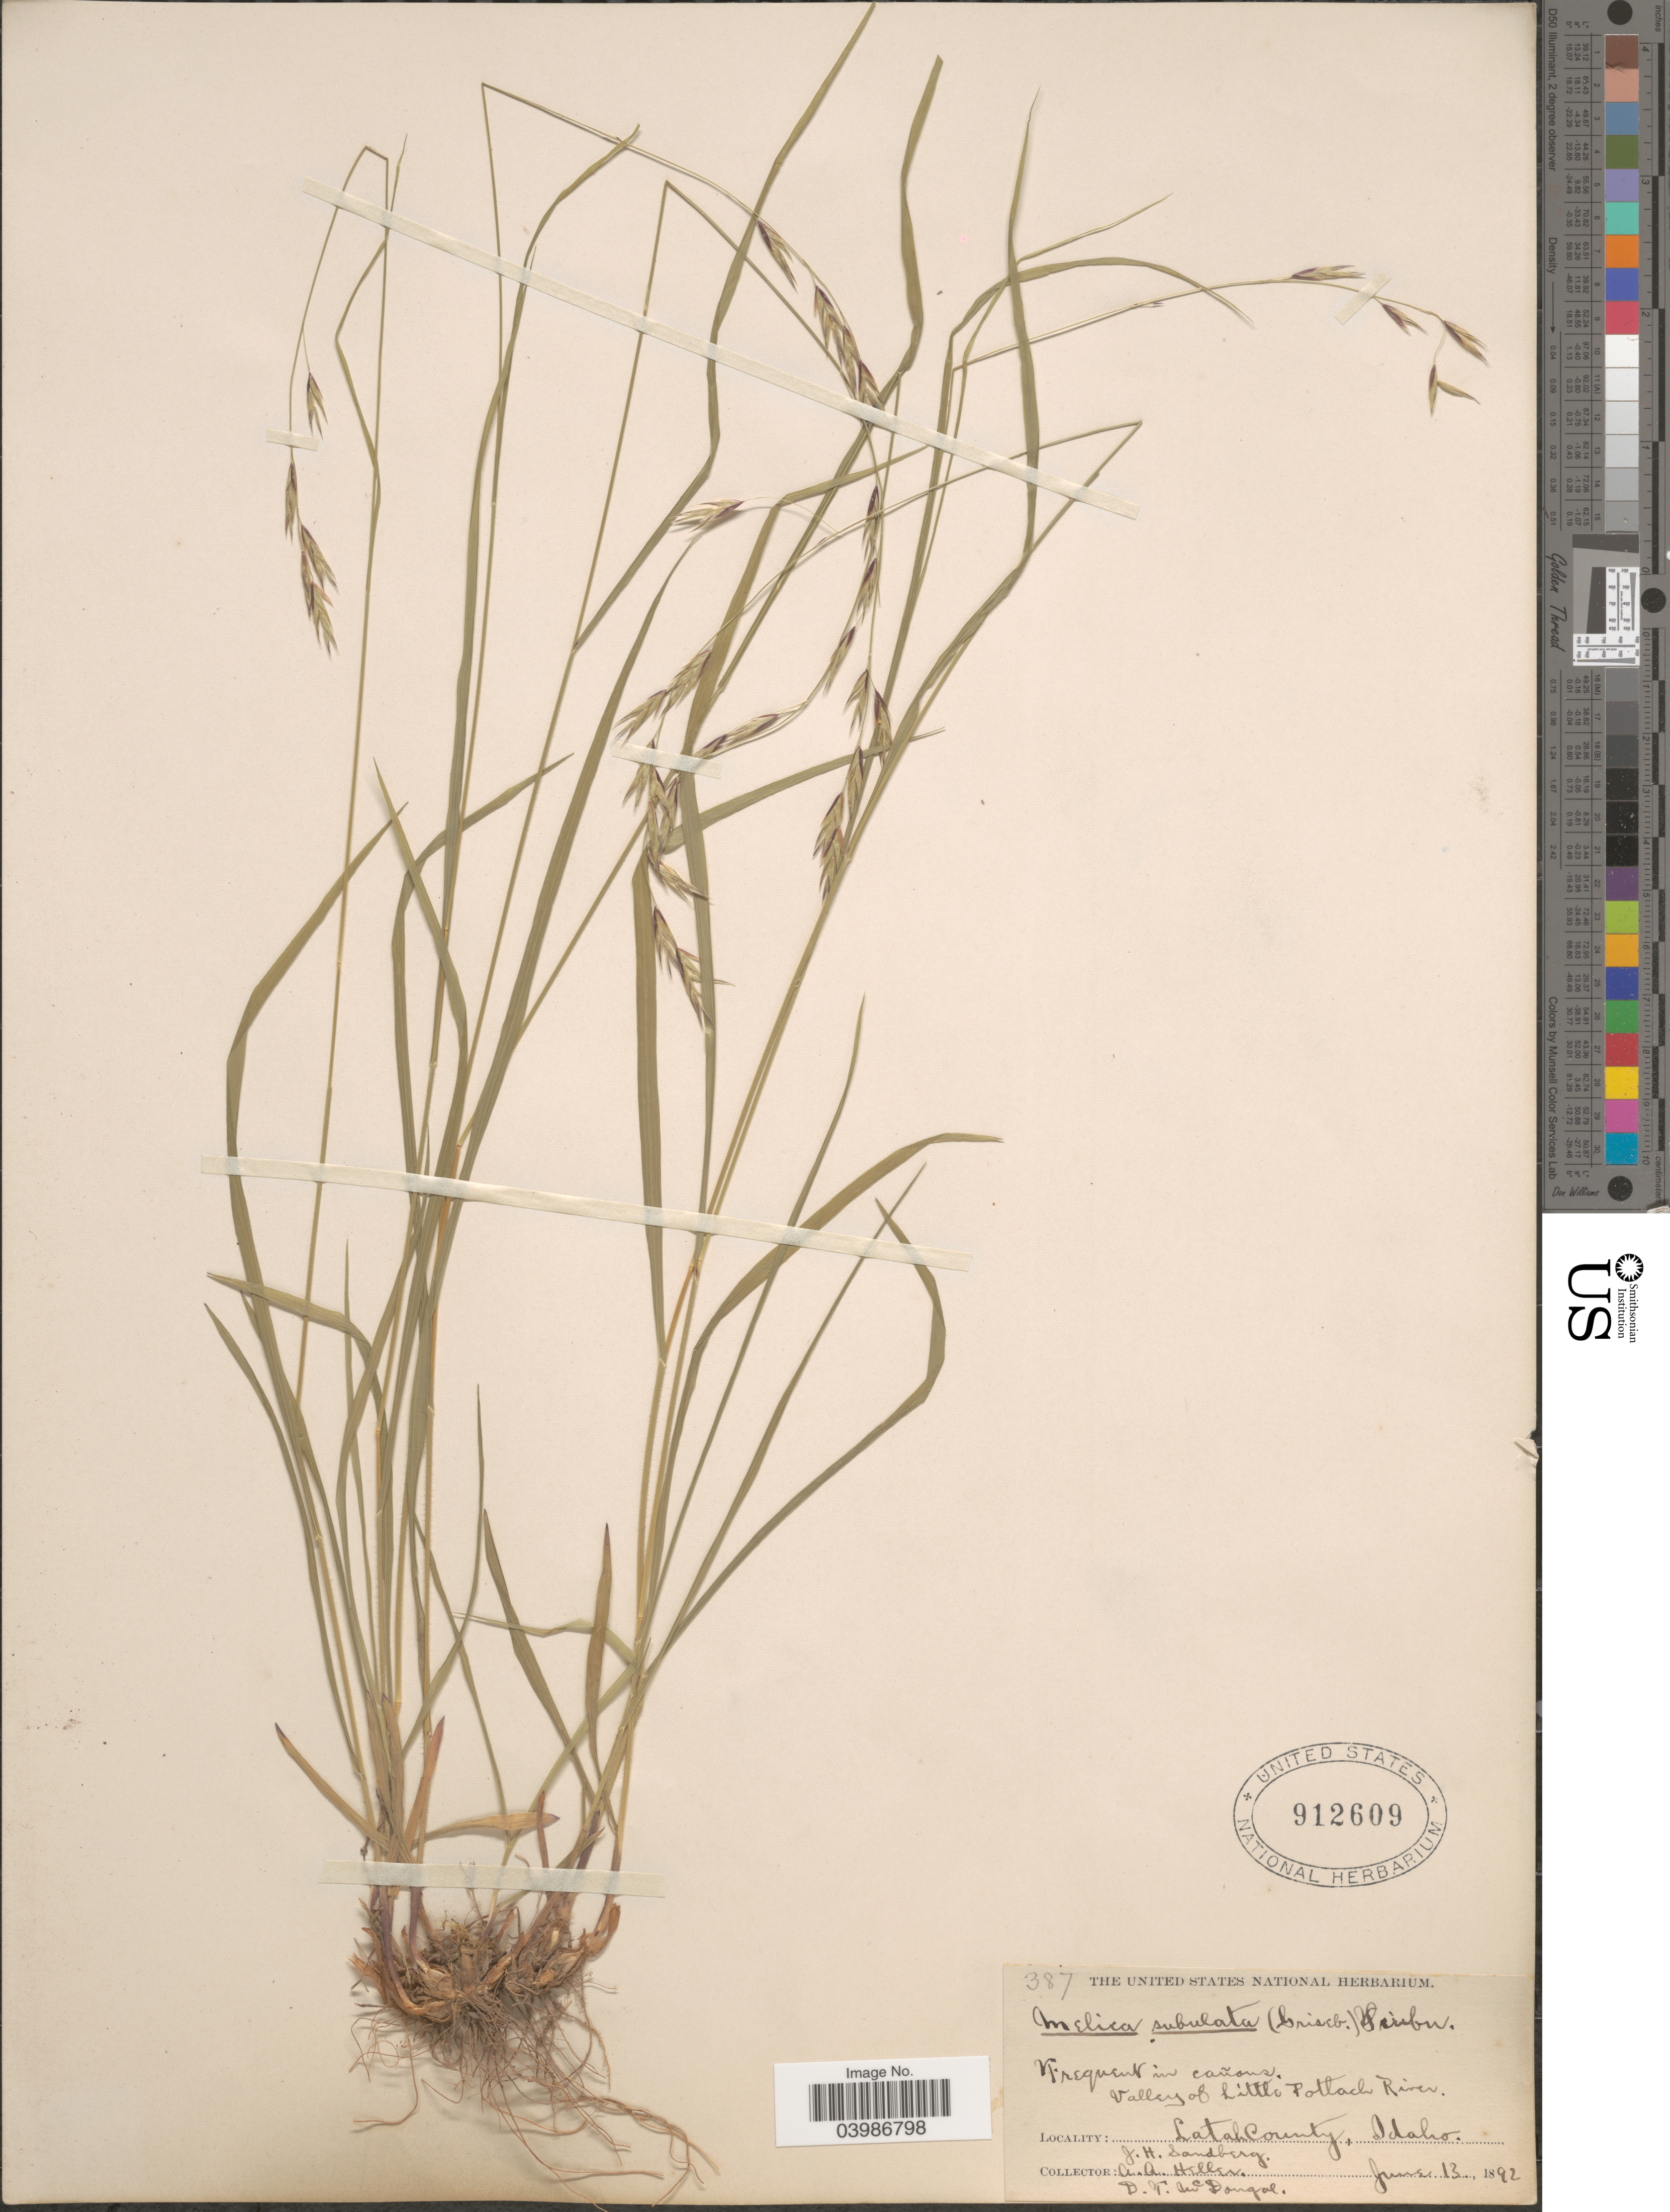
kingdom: Plantae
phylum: Tracheophyta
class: Liliopsida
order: Poales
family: Poaceae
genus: Melica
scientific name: Melica subulata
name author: (Griseb.) Scribn.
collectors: J. H. Sandberg, A. A. Heller & D. McDougal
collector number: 387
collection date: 1892-06-13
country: United States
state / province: Idaho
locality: Valley of Little Potlach River. Latah County.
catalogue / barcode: US 912609